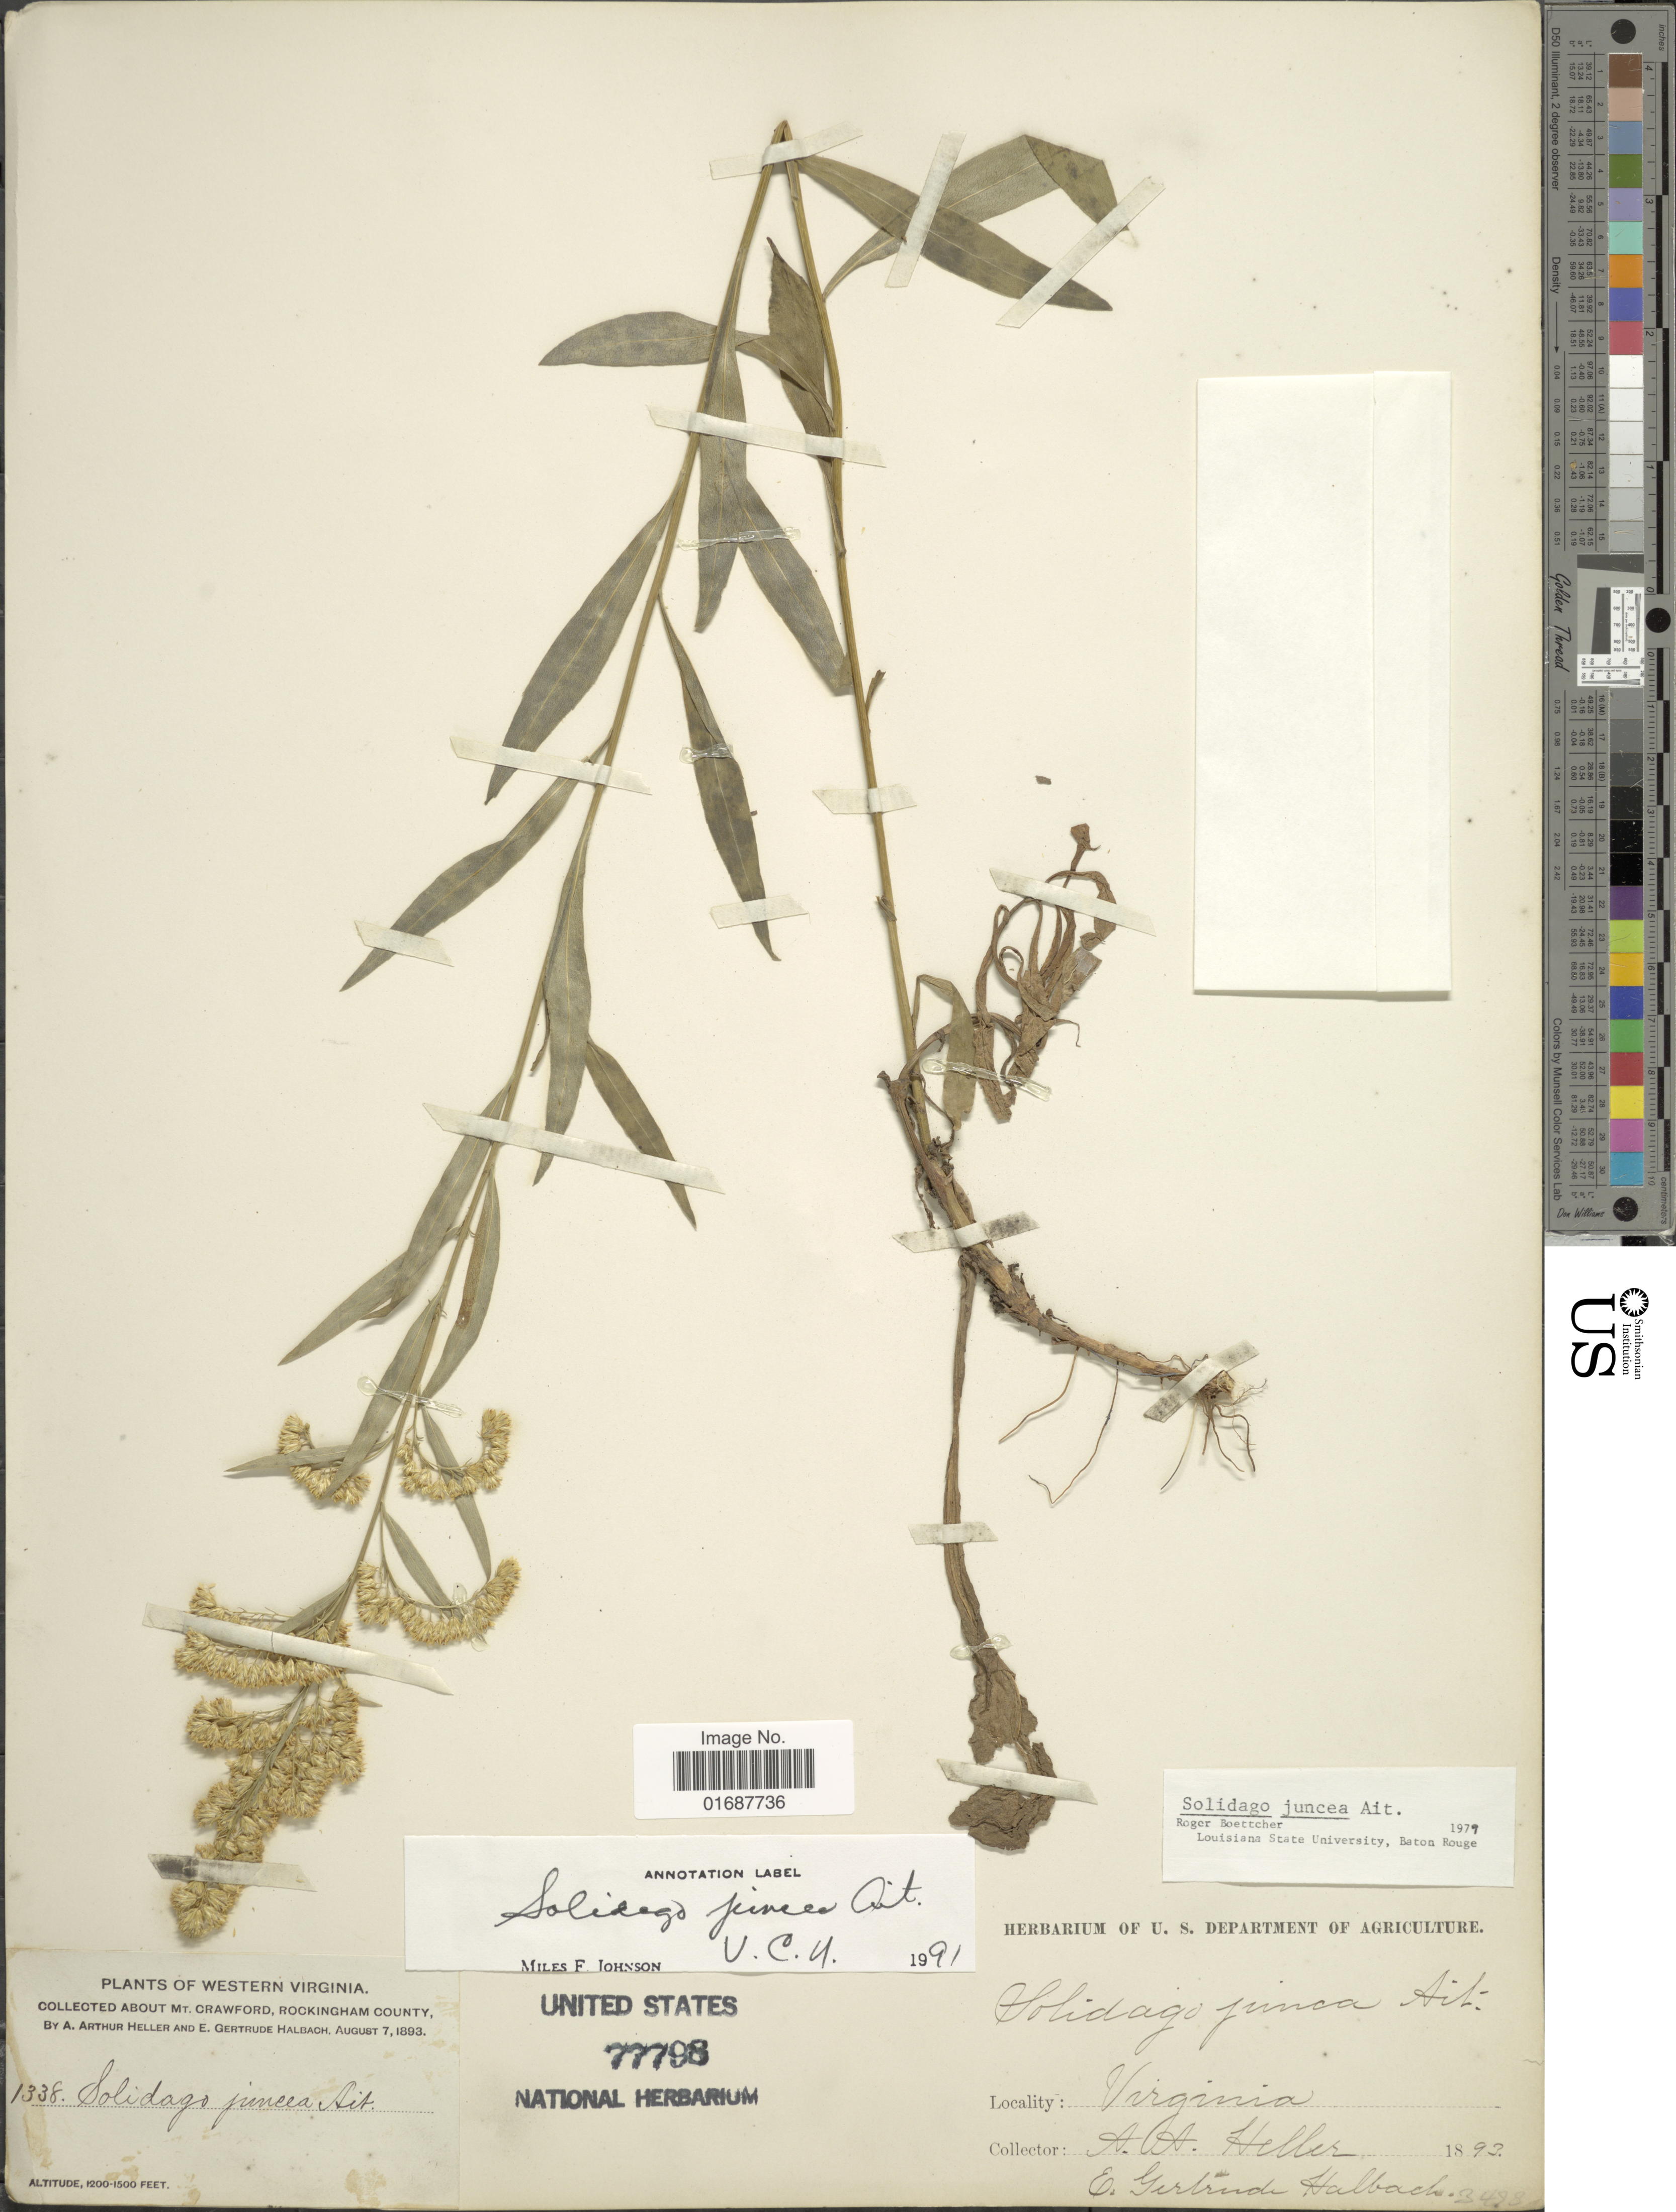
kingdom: Plantae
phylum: Tracheophyta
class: Magnoliopsida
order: Asterales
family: Asteraceae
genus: Solidago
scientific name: Solidago juncea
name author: Aiton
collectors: A. A. Heller & E. G. Halbach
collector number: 1338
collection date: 1893-08-07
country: United States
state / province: Virginia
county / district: Rockingham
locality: Western Virginia. Mt. Crawford, Rockingham County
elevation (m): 366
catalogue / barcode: US 77798